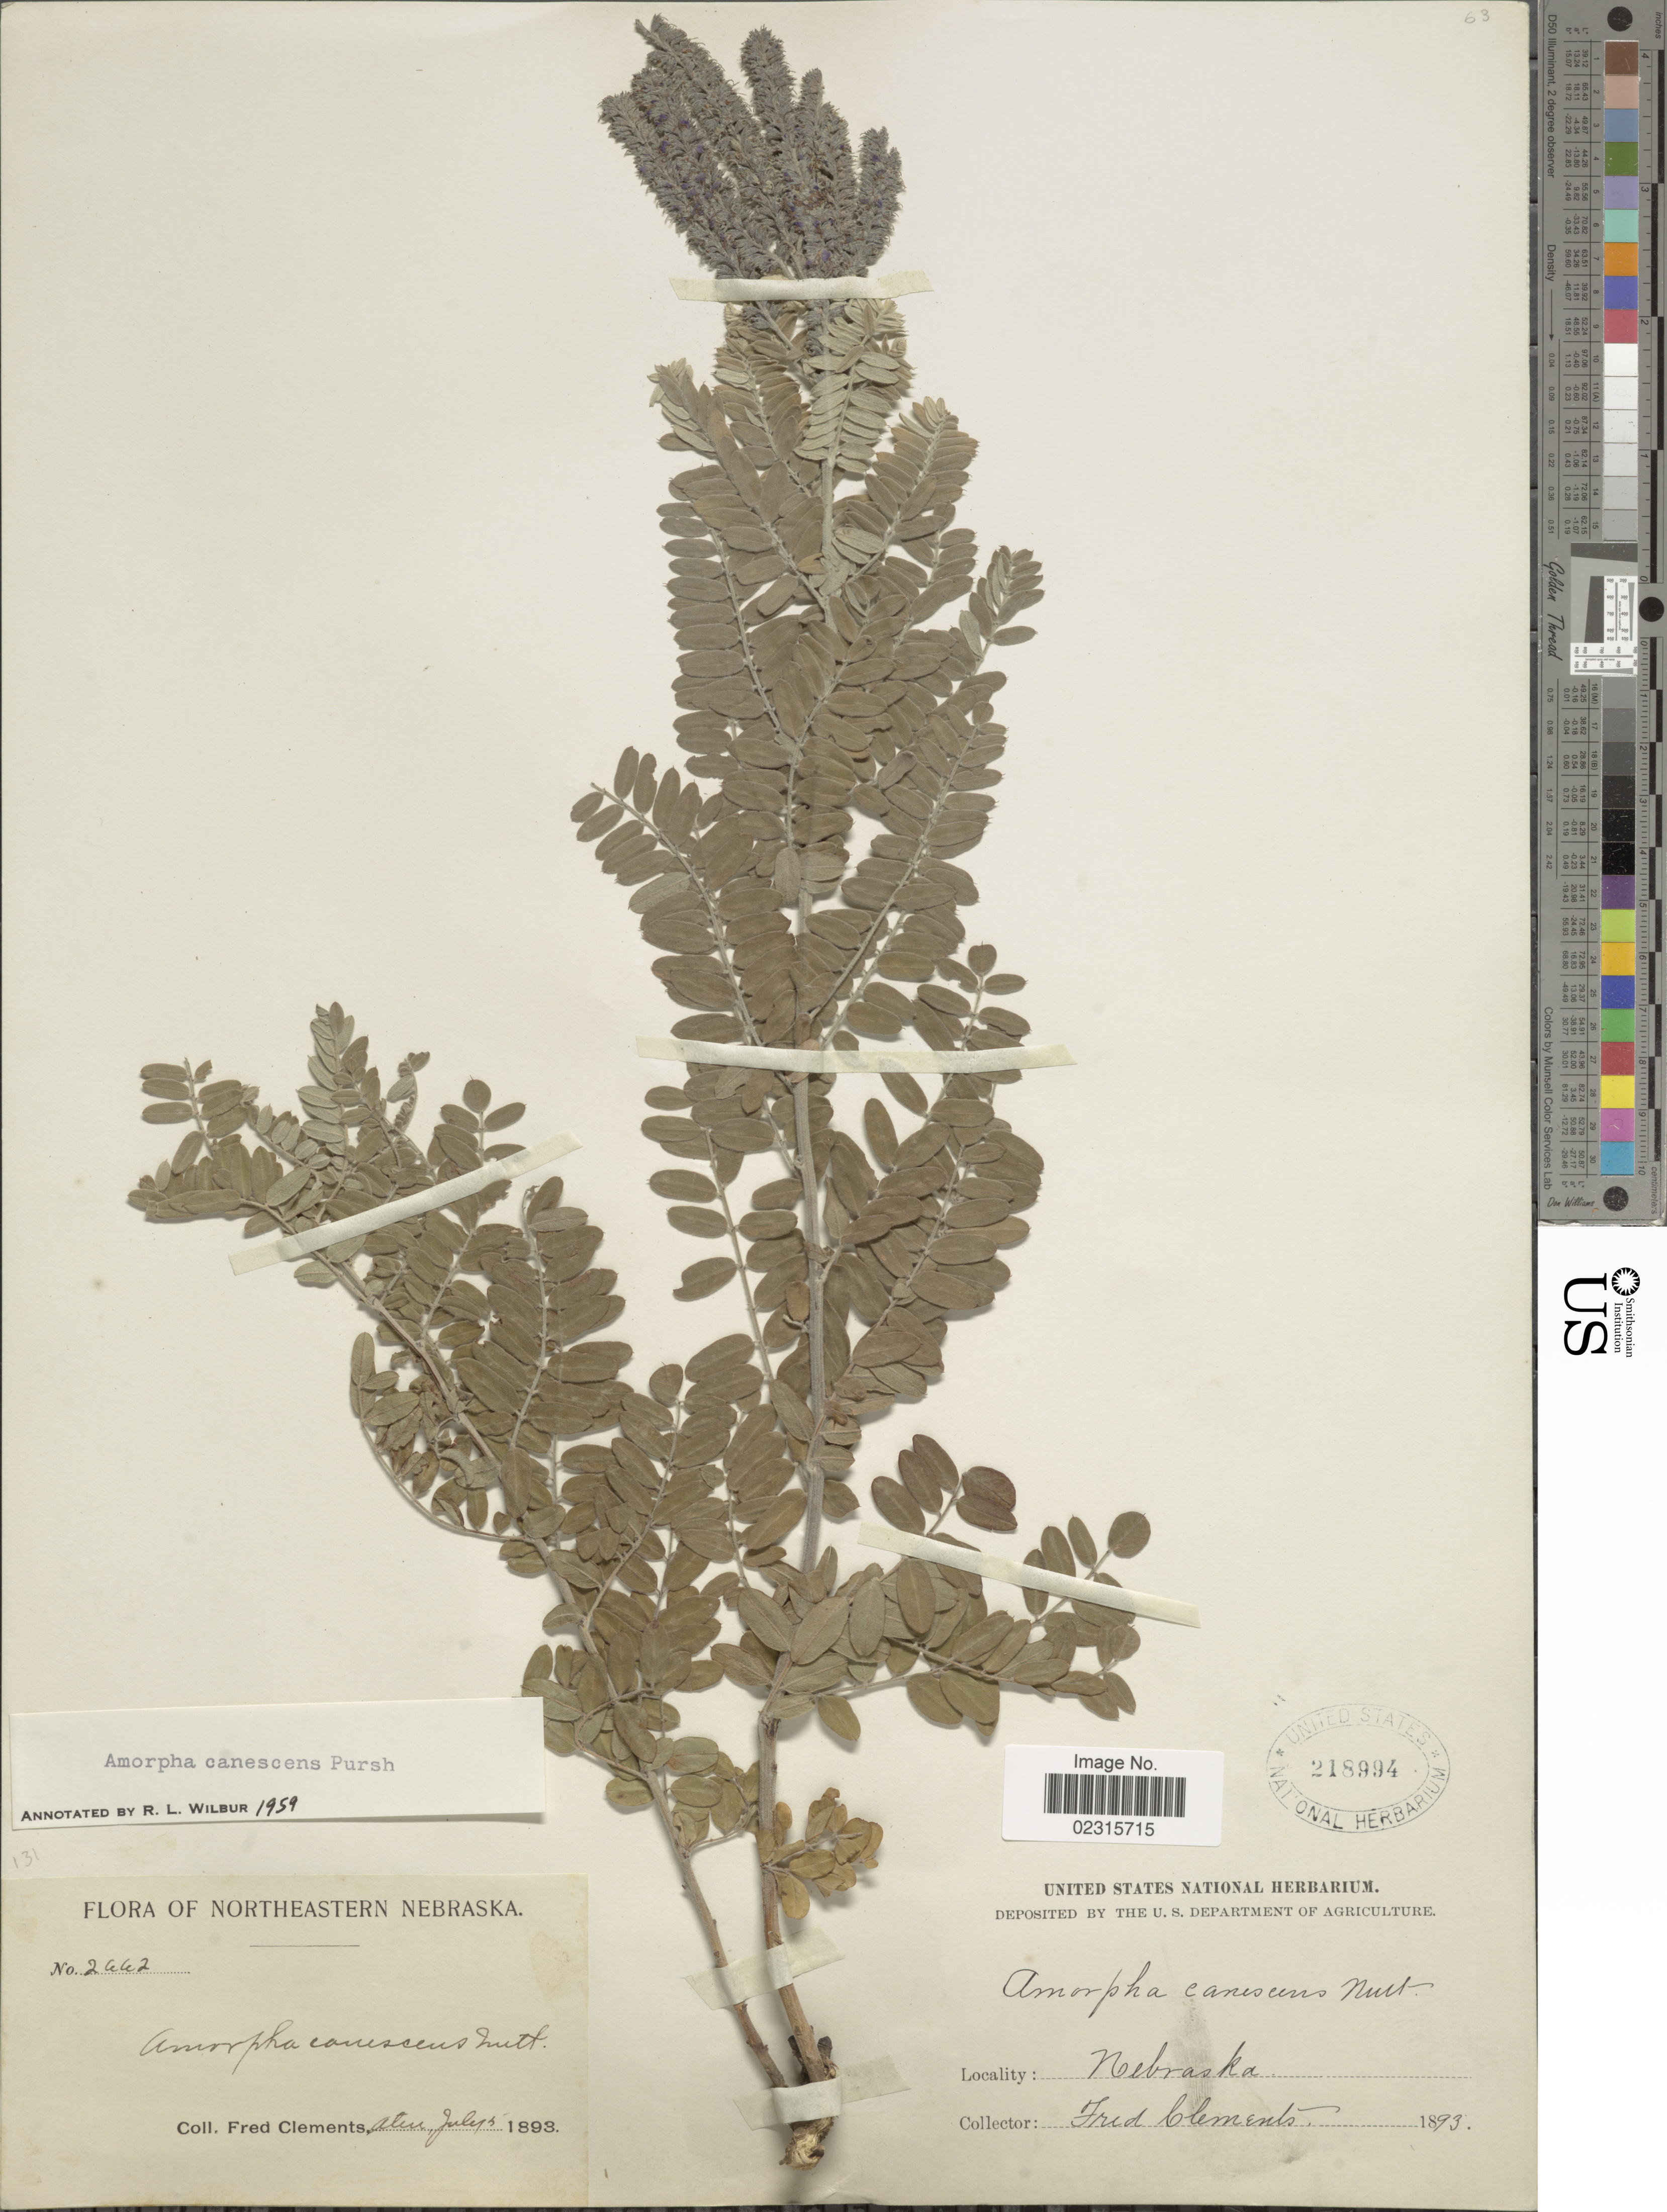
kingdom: Plantae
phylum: Tracheophyta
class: Magnoliopsida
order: Fabales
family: Fabaceae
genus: Amorpha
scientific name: Amorpha canescens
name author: Pursh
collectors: F. E. Clements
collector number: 2442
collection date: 1893-07-05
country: United States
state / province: Nebraska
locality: Northeastern Nebraska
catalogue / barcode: US 218994